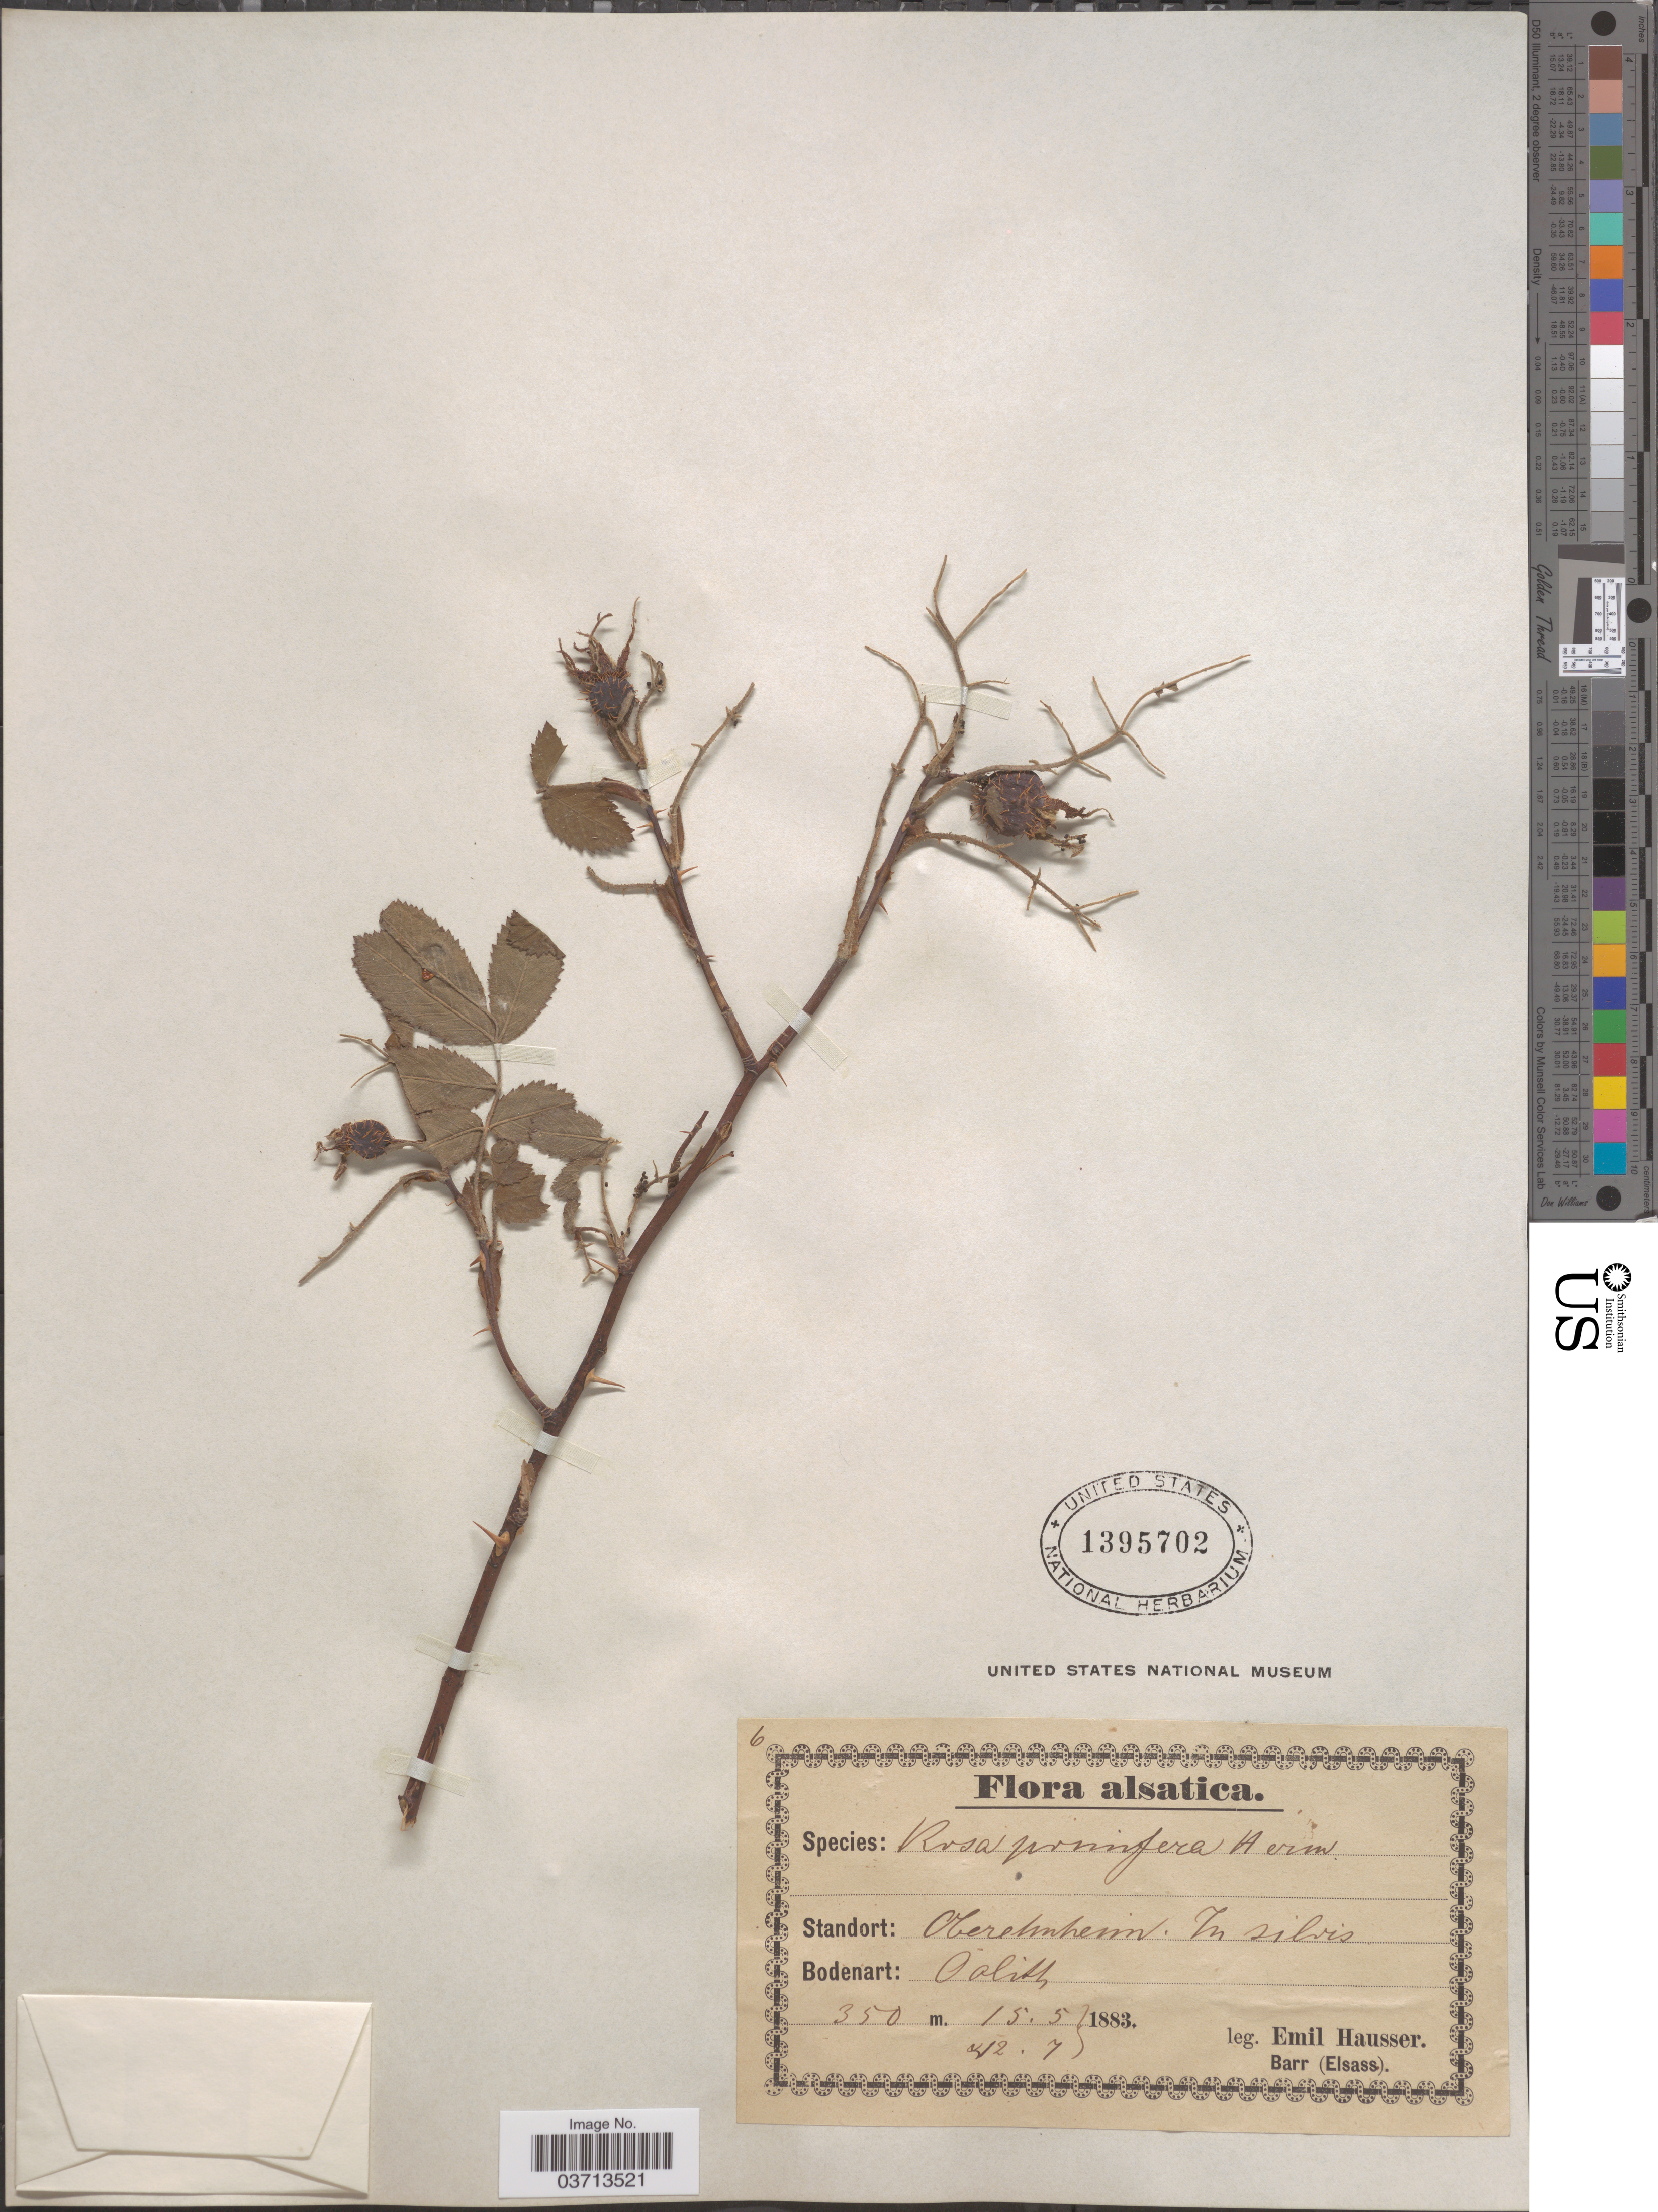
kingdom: Plantae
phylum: Tracheophyta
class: Magnoliopsida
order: Rosales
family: Rosaceae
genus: Rosa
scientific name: Rosa pomifera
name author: R.A.W. Herrm.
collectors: E. Hausser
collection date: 1883-05-15/1883-07-12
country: France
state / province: Grand Est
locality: Alsatica. Oberetmheim [interpreted]. In silvis.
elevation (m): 350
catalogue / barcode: US 1395702